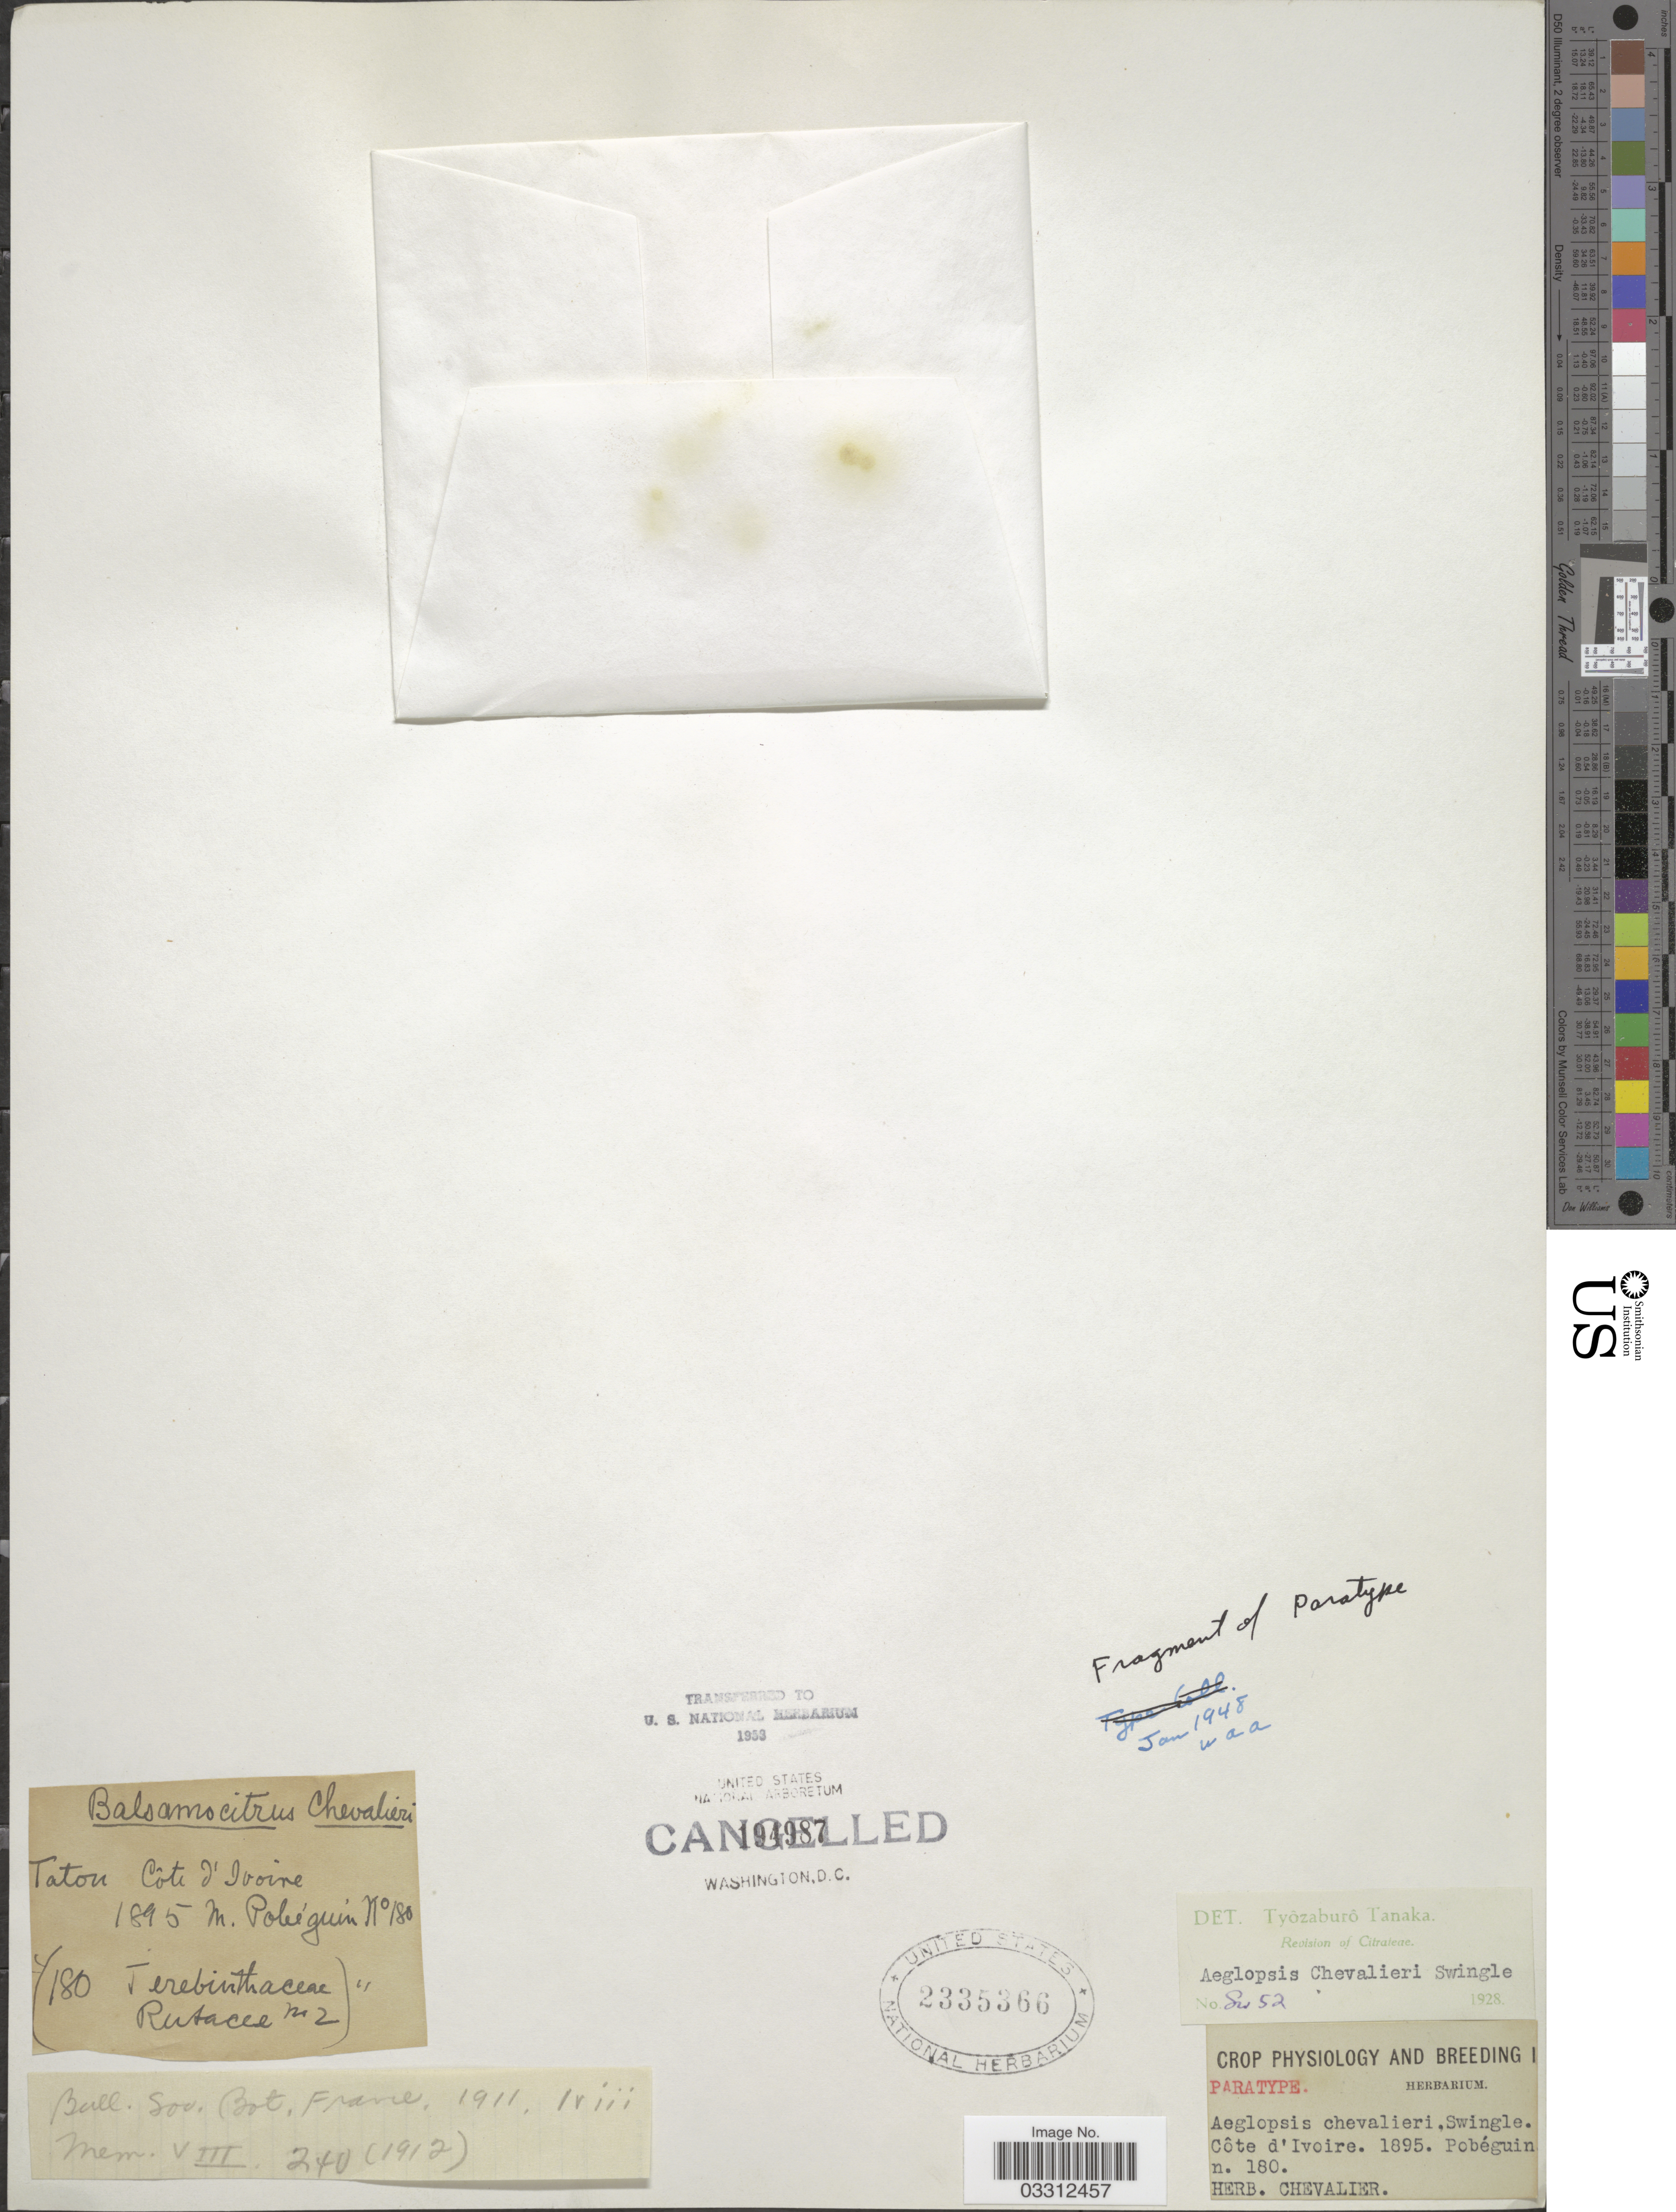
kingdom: Plantae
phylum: Tracheophyta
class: Magnoliopsida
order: Sapindales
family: Rutaceae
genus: Aeglopsis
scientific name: Aeglopsis chevalieri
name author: Swingle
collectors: M. Pobéguin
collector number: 180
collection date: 1895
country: Ivory Coast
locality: Tatou.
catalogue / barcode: US 2335366